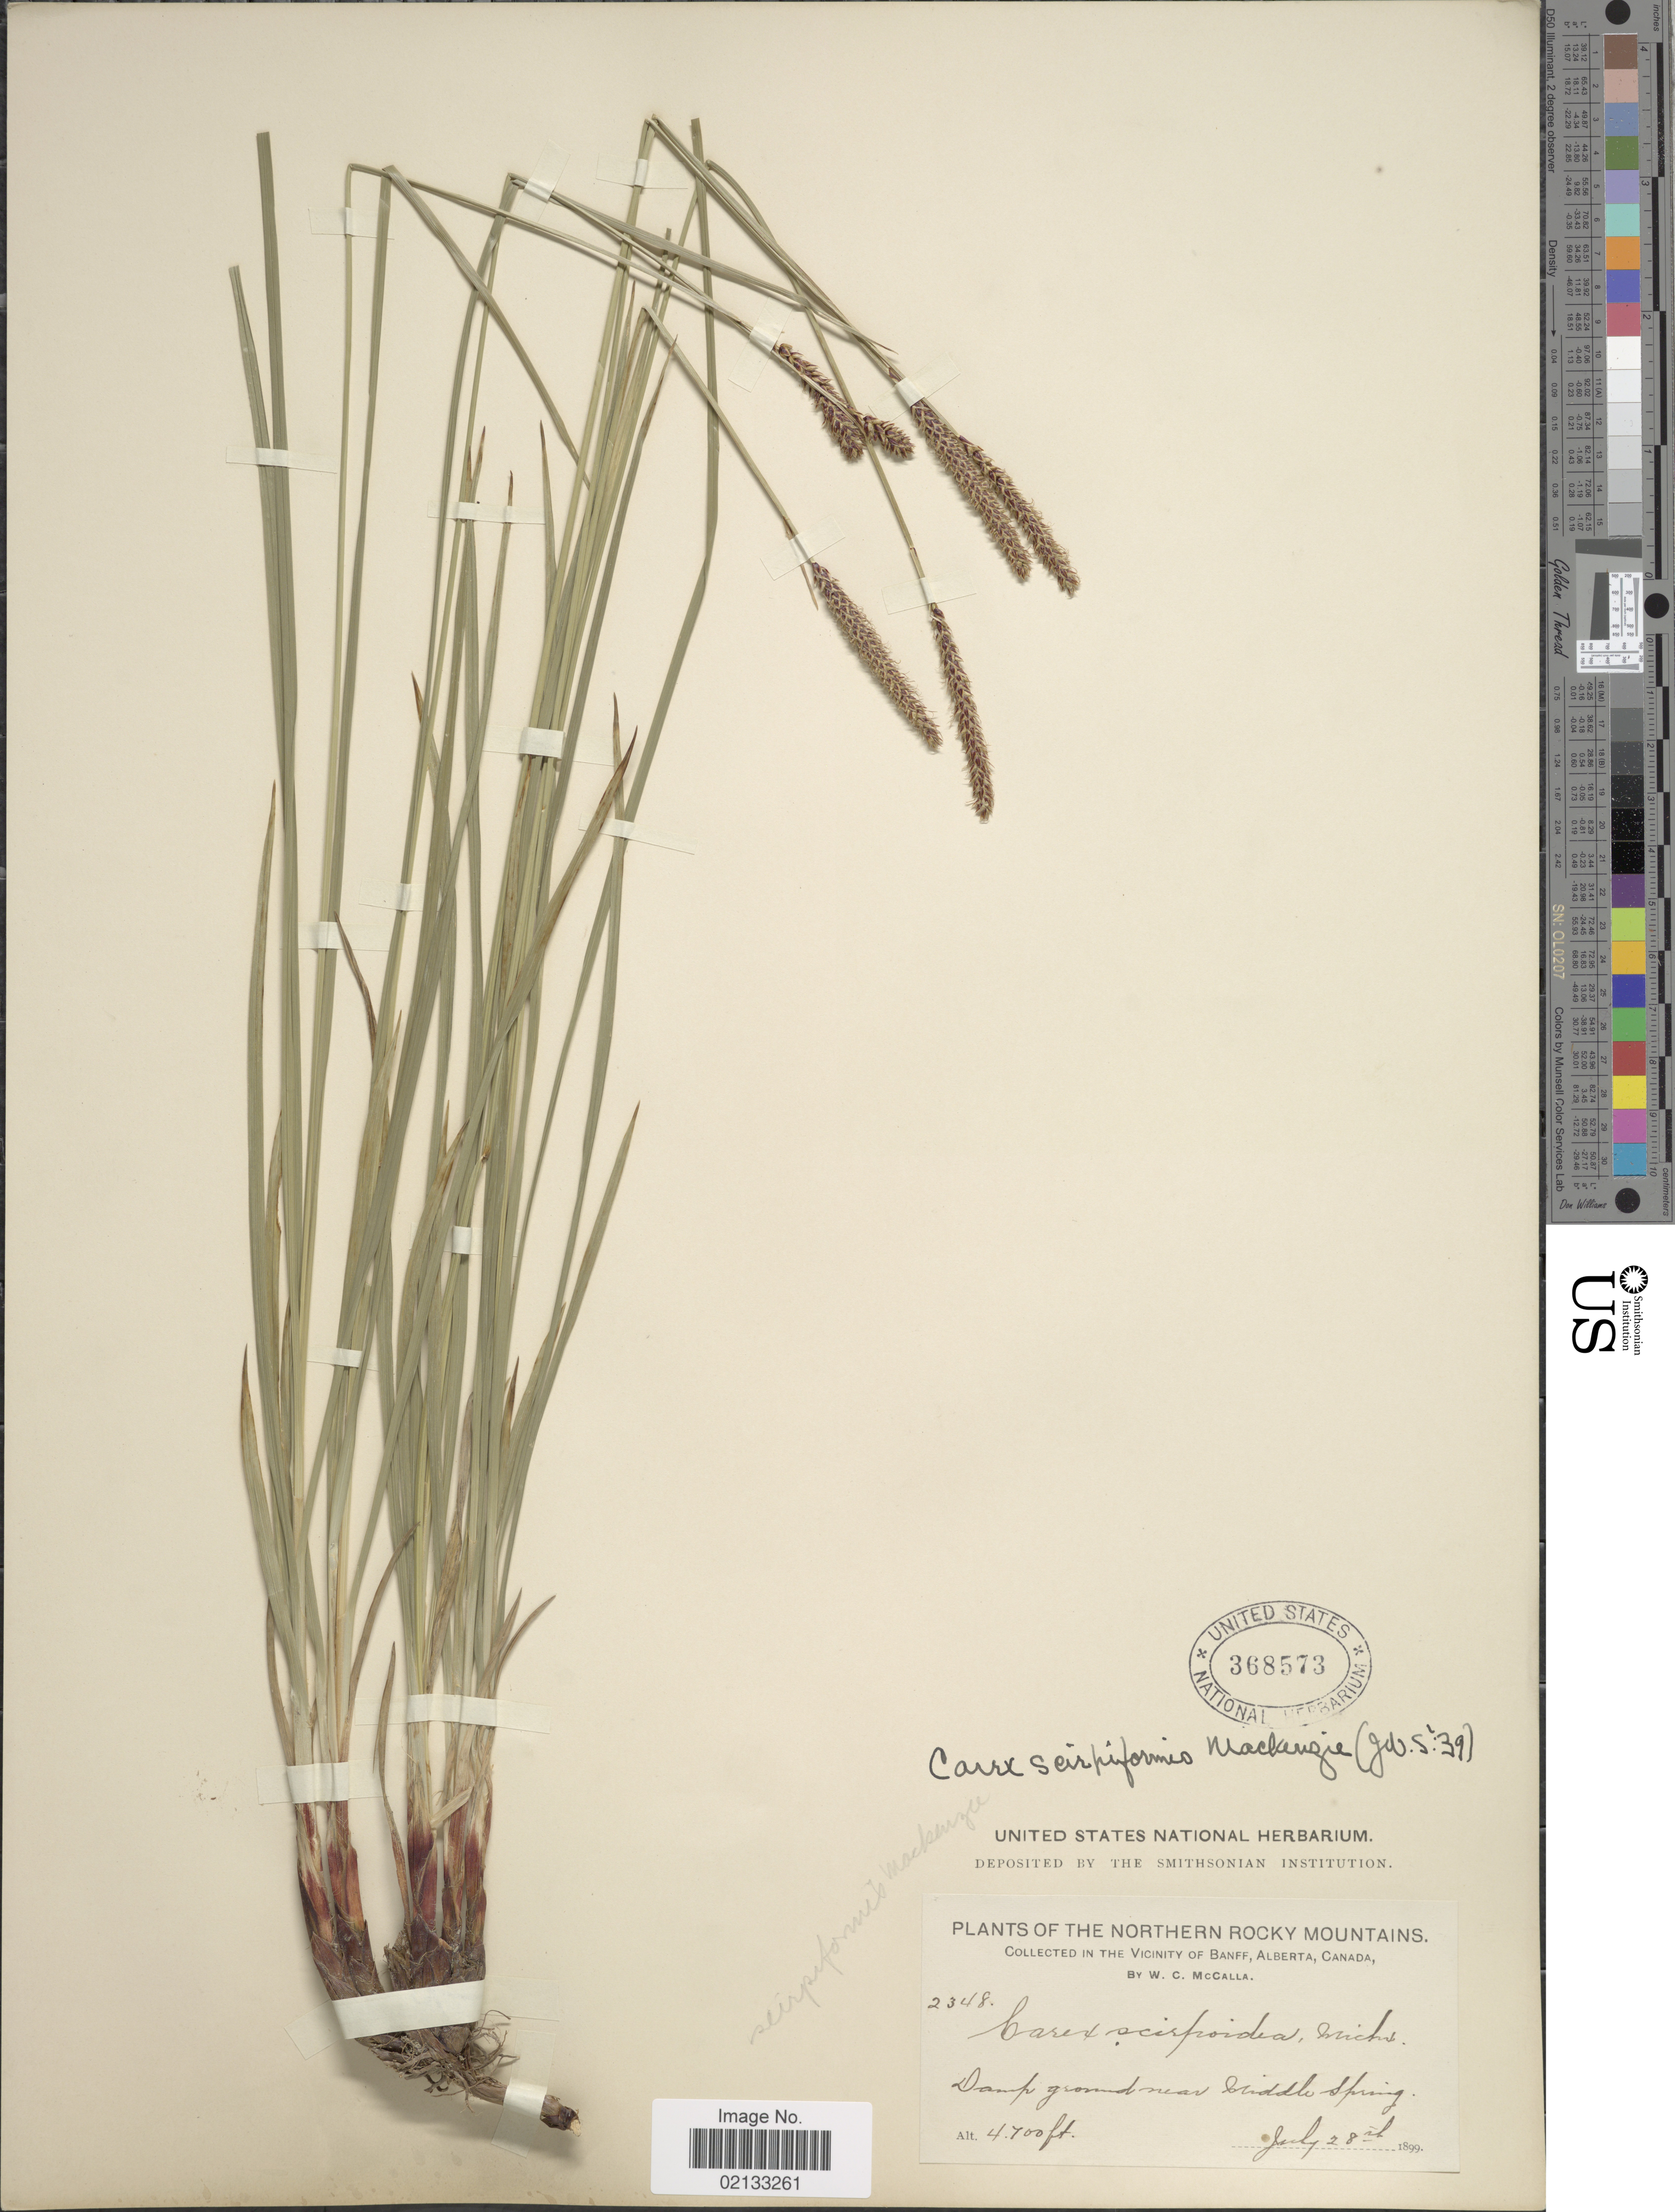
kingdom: Plantae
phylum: Tracheophyta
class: Liliopsida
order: Poales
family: Cyperaceae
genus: Carex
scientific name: Carex scirpoidea subsp. scirpoidea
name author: Michx.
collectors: W. McCalla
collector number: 2348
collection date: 1899-07-28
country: Canada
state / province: Alberta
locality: The Northern Rocky Mountains, In The Vicinity of Banff, Damp ground near Middle Spring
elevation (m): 1433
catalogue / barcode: US 368573